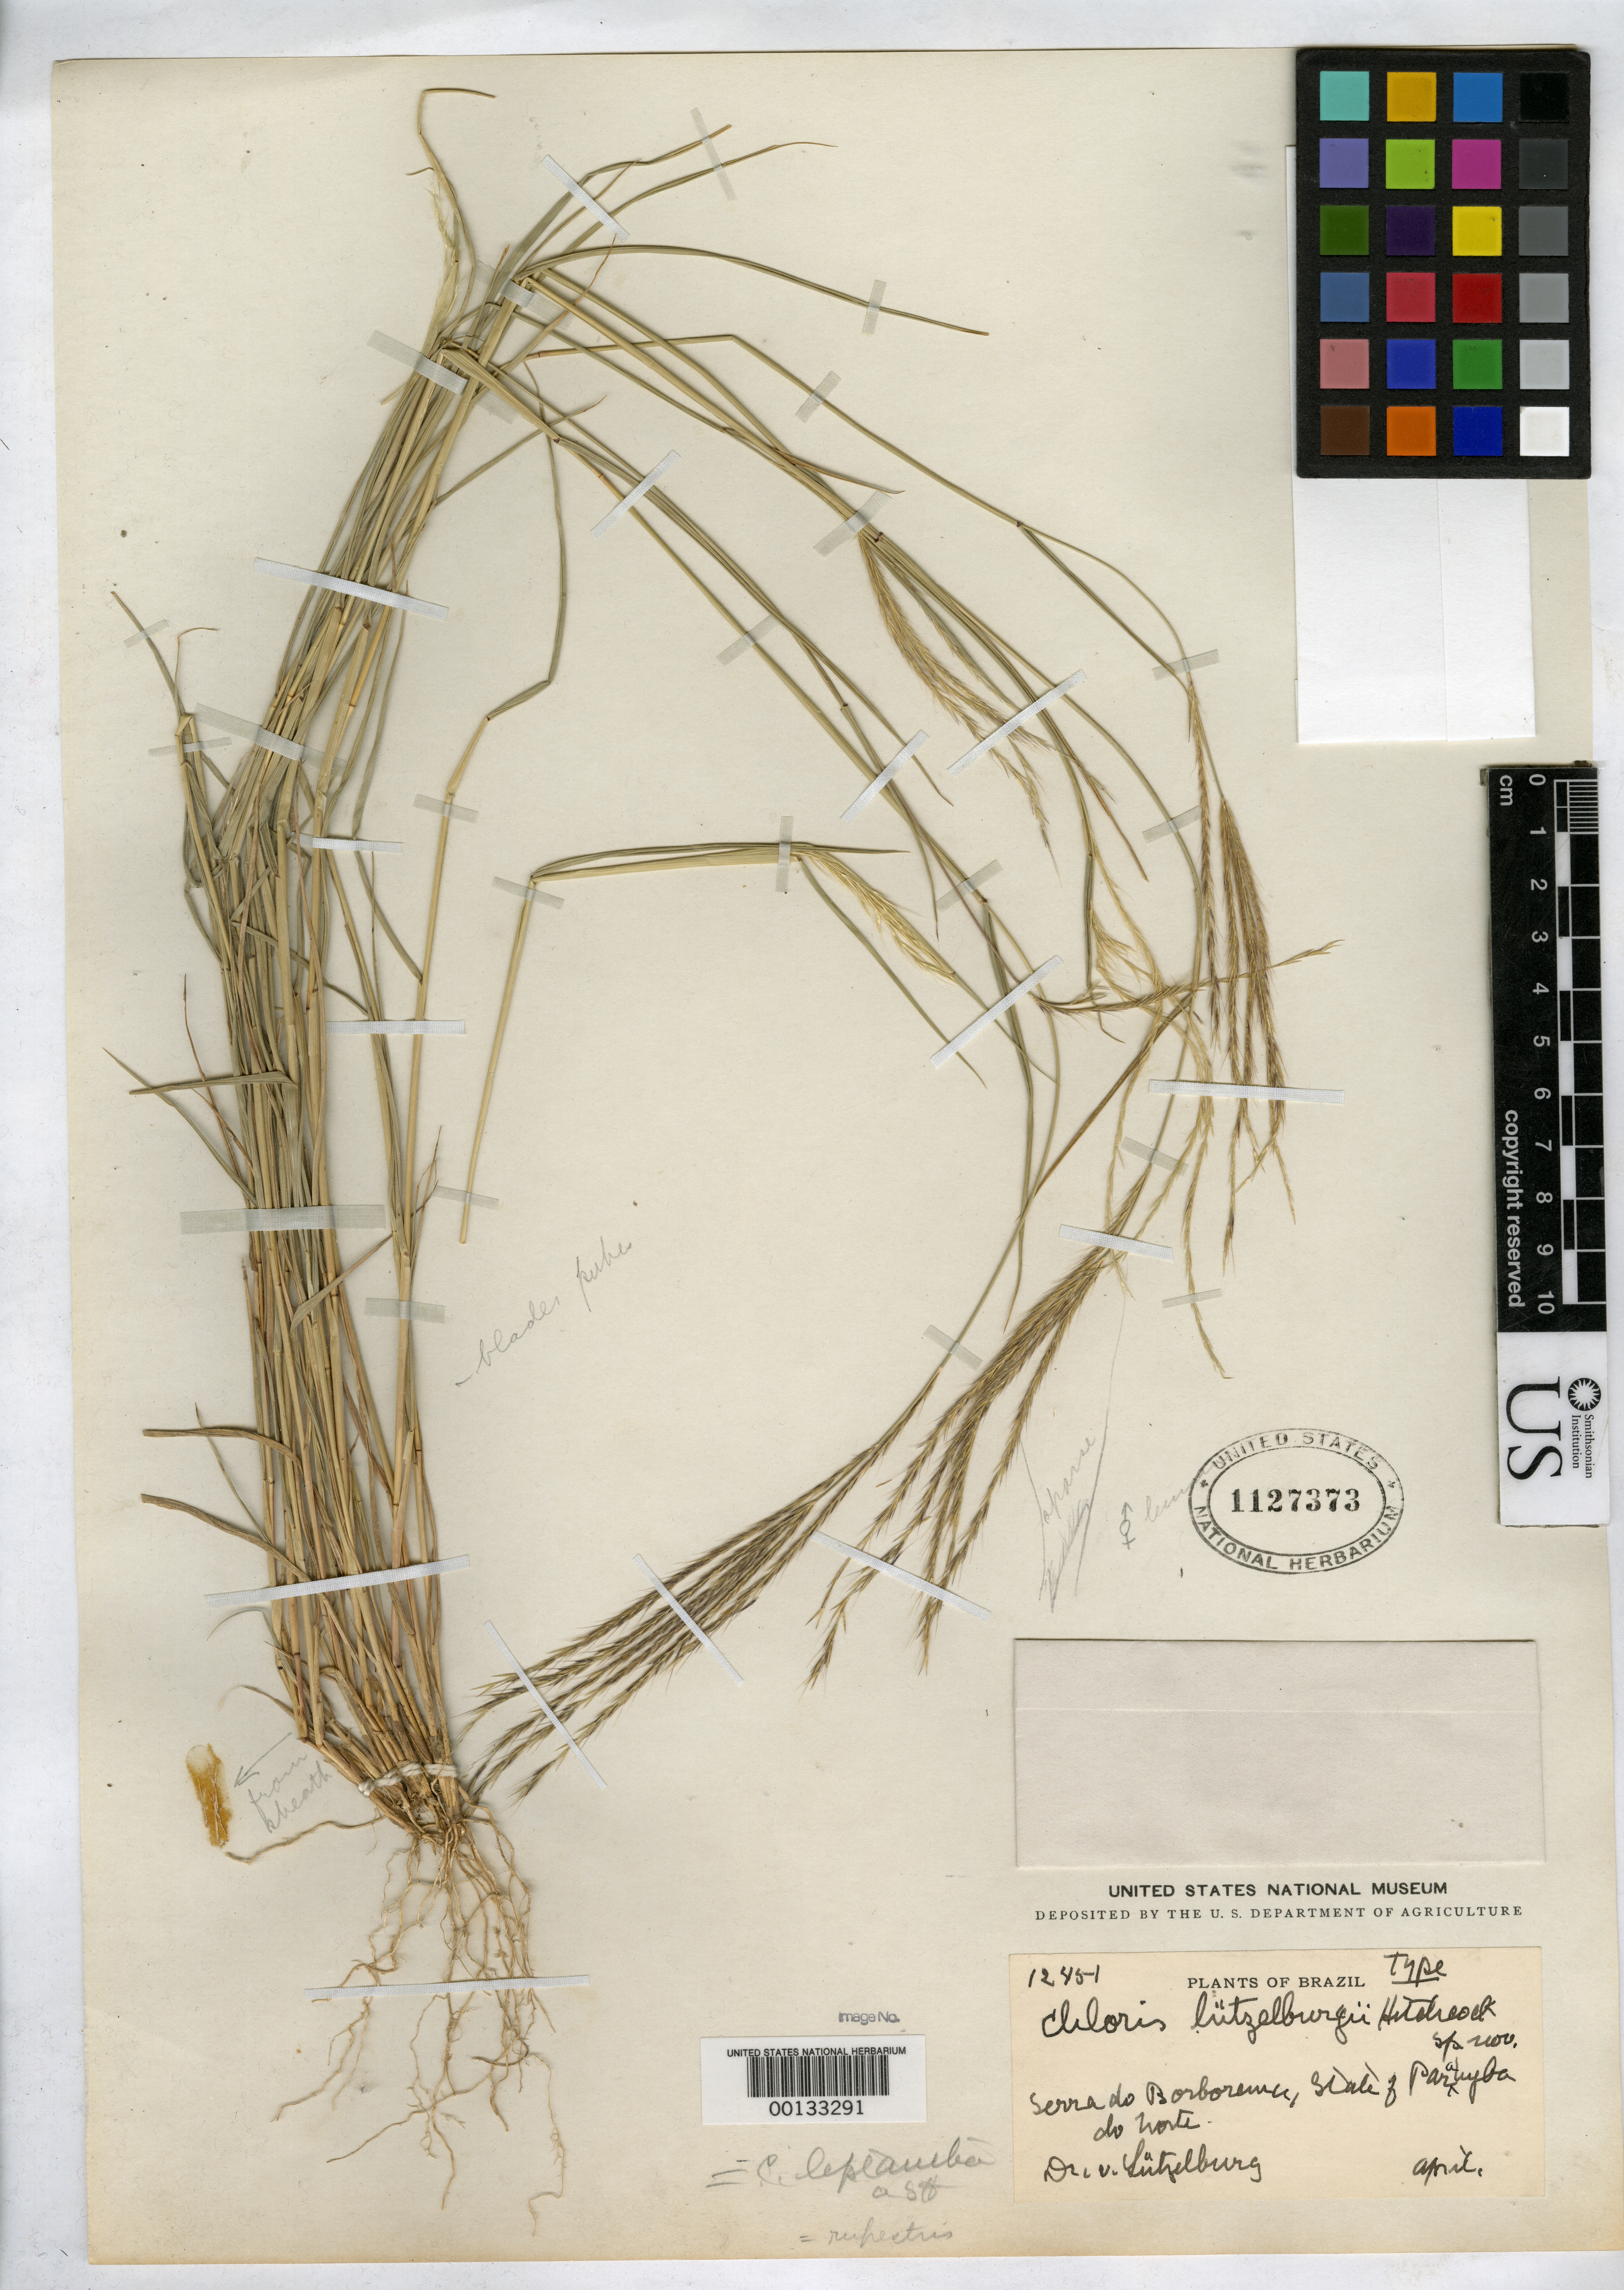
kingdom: Plantae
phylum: Tracheophyta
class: Liliopsida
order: Poales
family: Poaceae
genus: Chloris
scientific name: Chloris luetzelburgii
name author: Hitchc.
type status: Holotype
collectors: P. von Luetzelburg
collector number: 12451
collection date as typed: Apr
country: Brazil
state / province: Paraíba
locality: Serra do Borborema.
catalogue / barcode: US 1127373